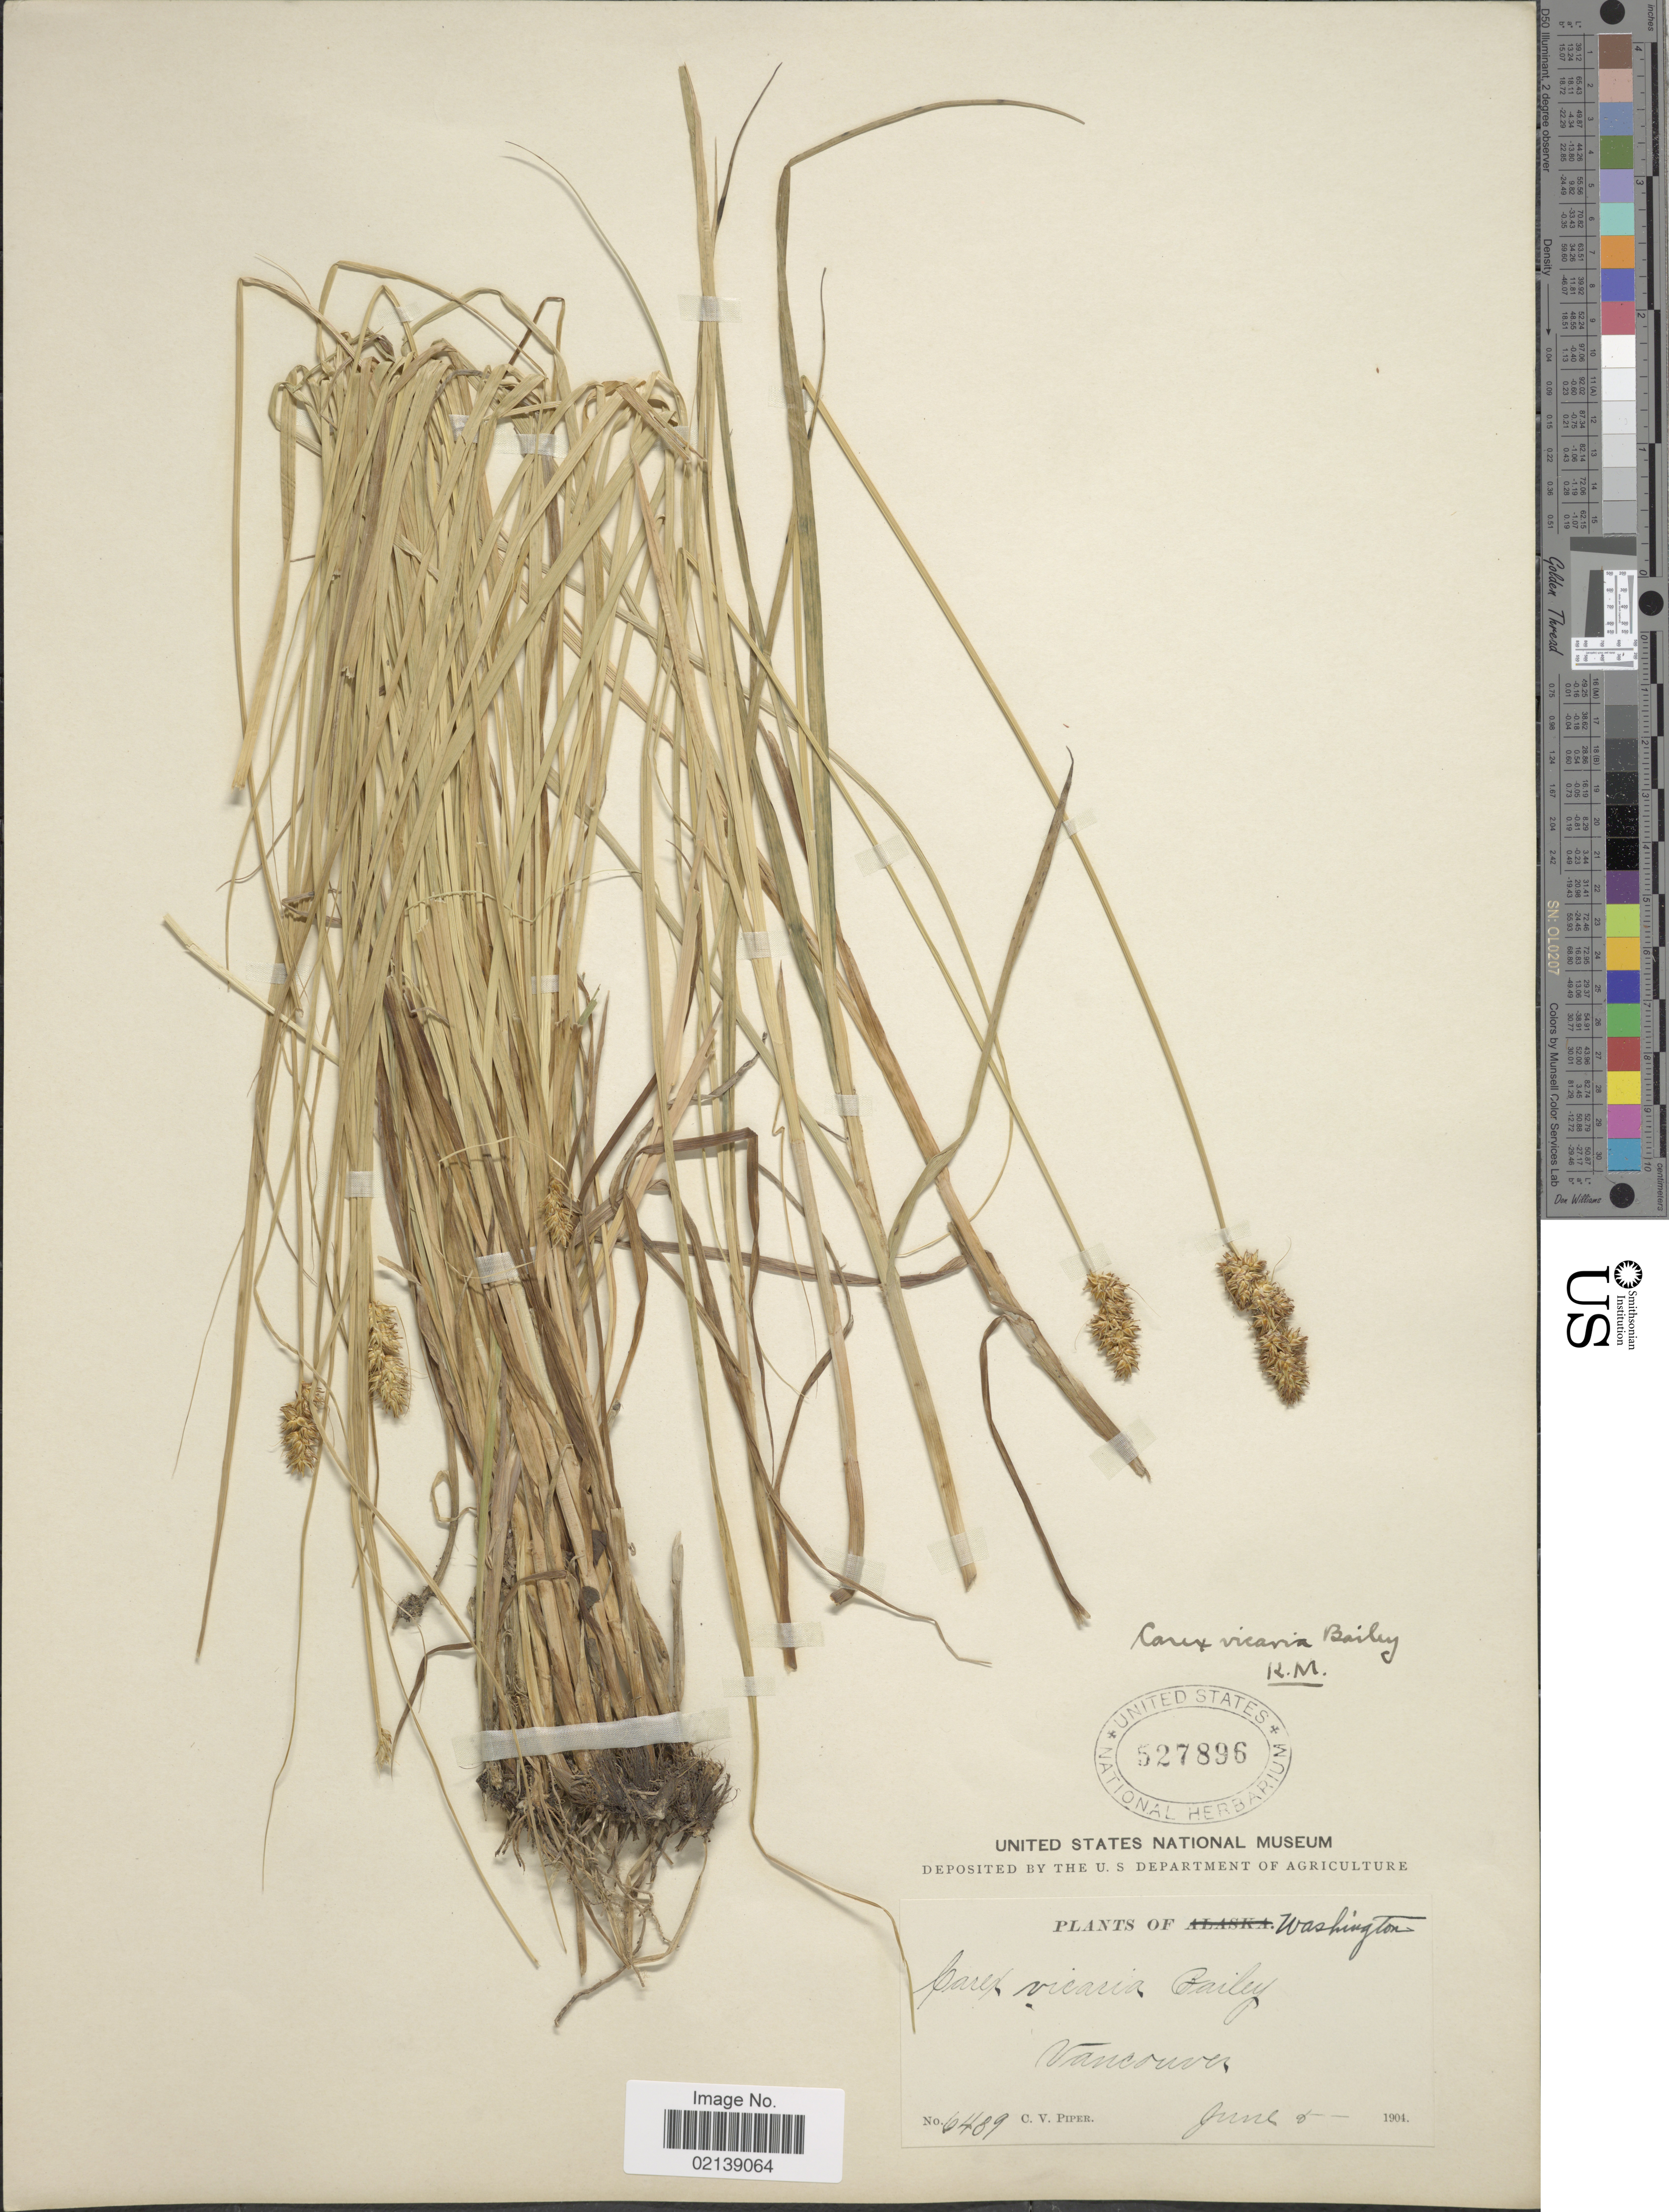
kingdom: Plantae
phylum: Tracheophyta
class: Liliopsida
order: Poales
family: Cyperaceae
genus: Carex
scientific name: Carex densa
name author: (L.H. Bailey) L.H. Bailey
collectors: C. V. Piper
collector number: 6489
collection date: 1904-06-05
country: United States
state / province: Washington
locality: Vancouver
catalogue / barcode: US 527896